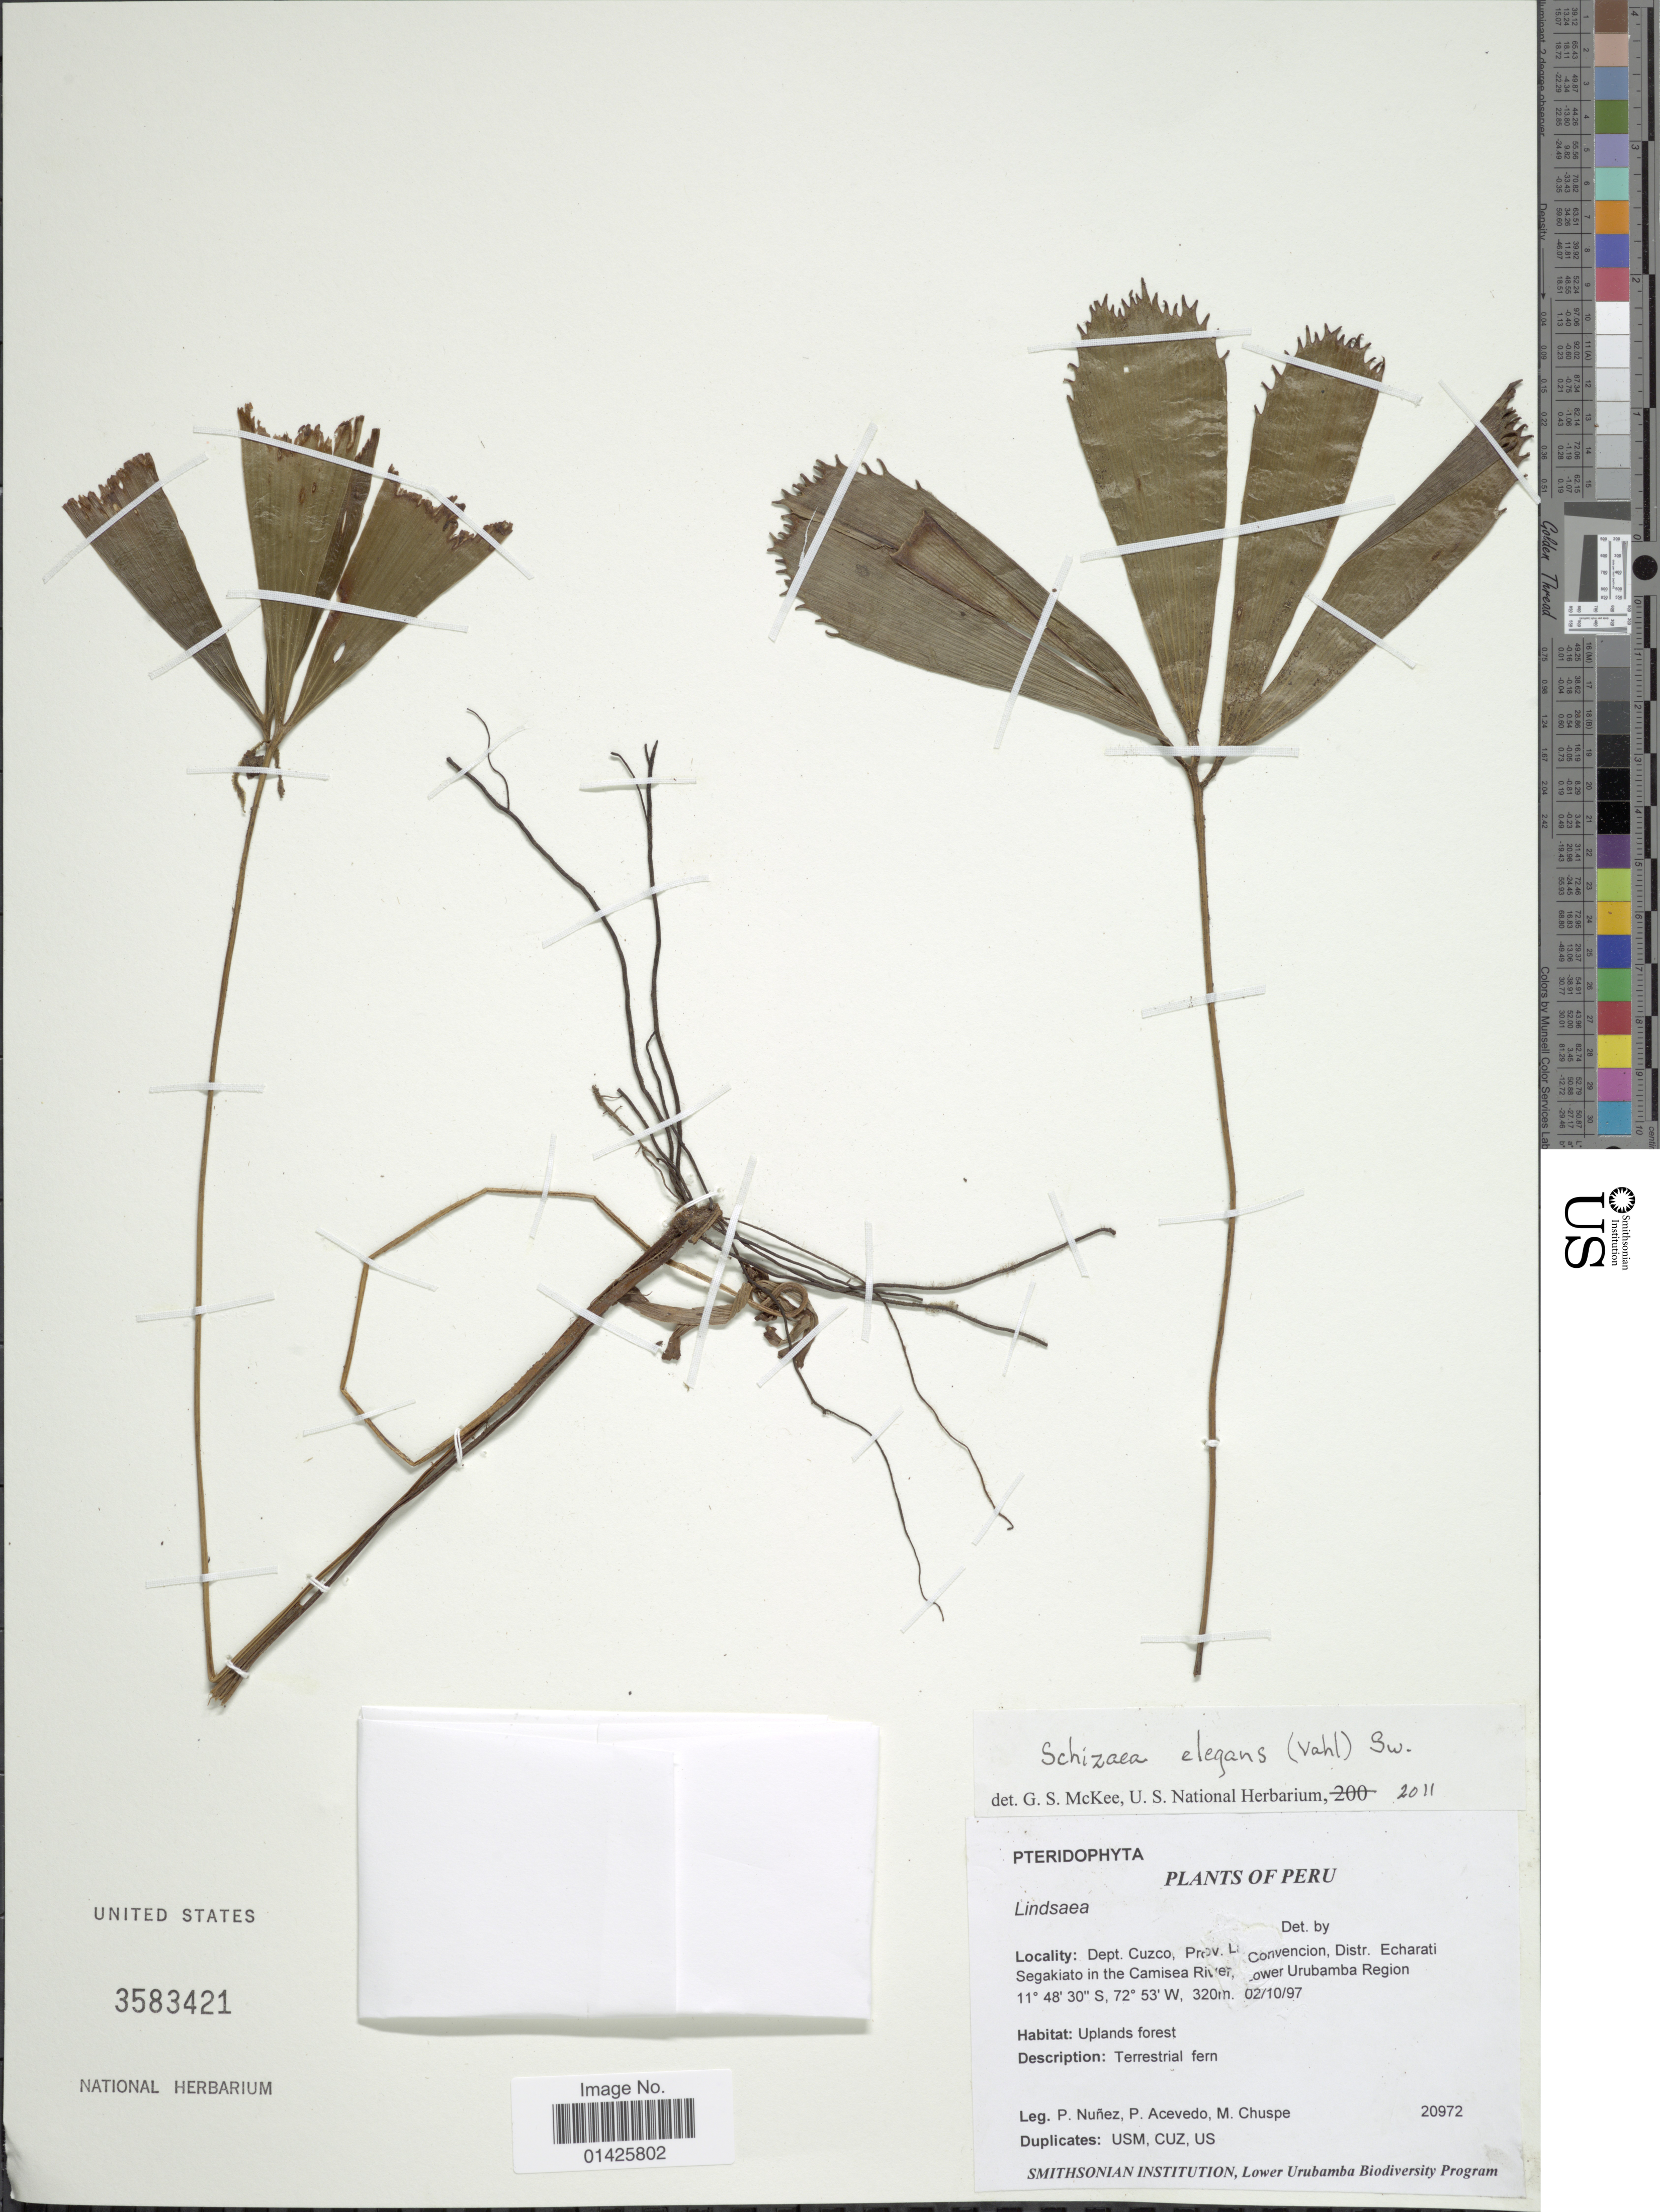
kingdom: Plantae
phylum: Tracheophyta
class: Polypodiopsida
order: Schizaeales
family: Schizaeaceae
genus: Schizaea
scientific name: Schizaea elegans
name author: (Vahl) Sw.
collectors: P. Nuñez V., P. Acevedo-Rodr. & M. Chuspe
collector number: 20972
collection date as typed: Transcribed d/m/y: 2/10/97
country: Peru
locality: Segakiato in the Camisea River, Lower Urubamba Region. Dept. Cuzco, Prov. La Convención, Distr. Echarati.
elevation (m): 320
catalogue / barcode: US 3583421